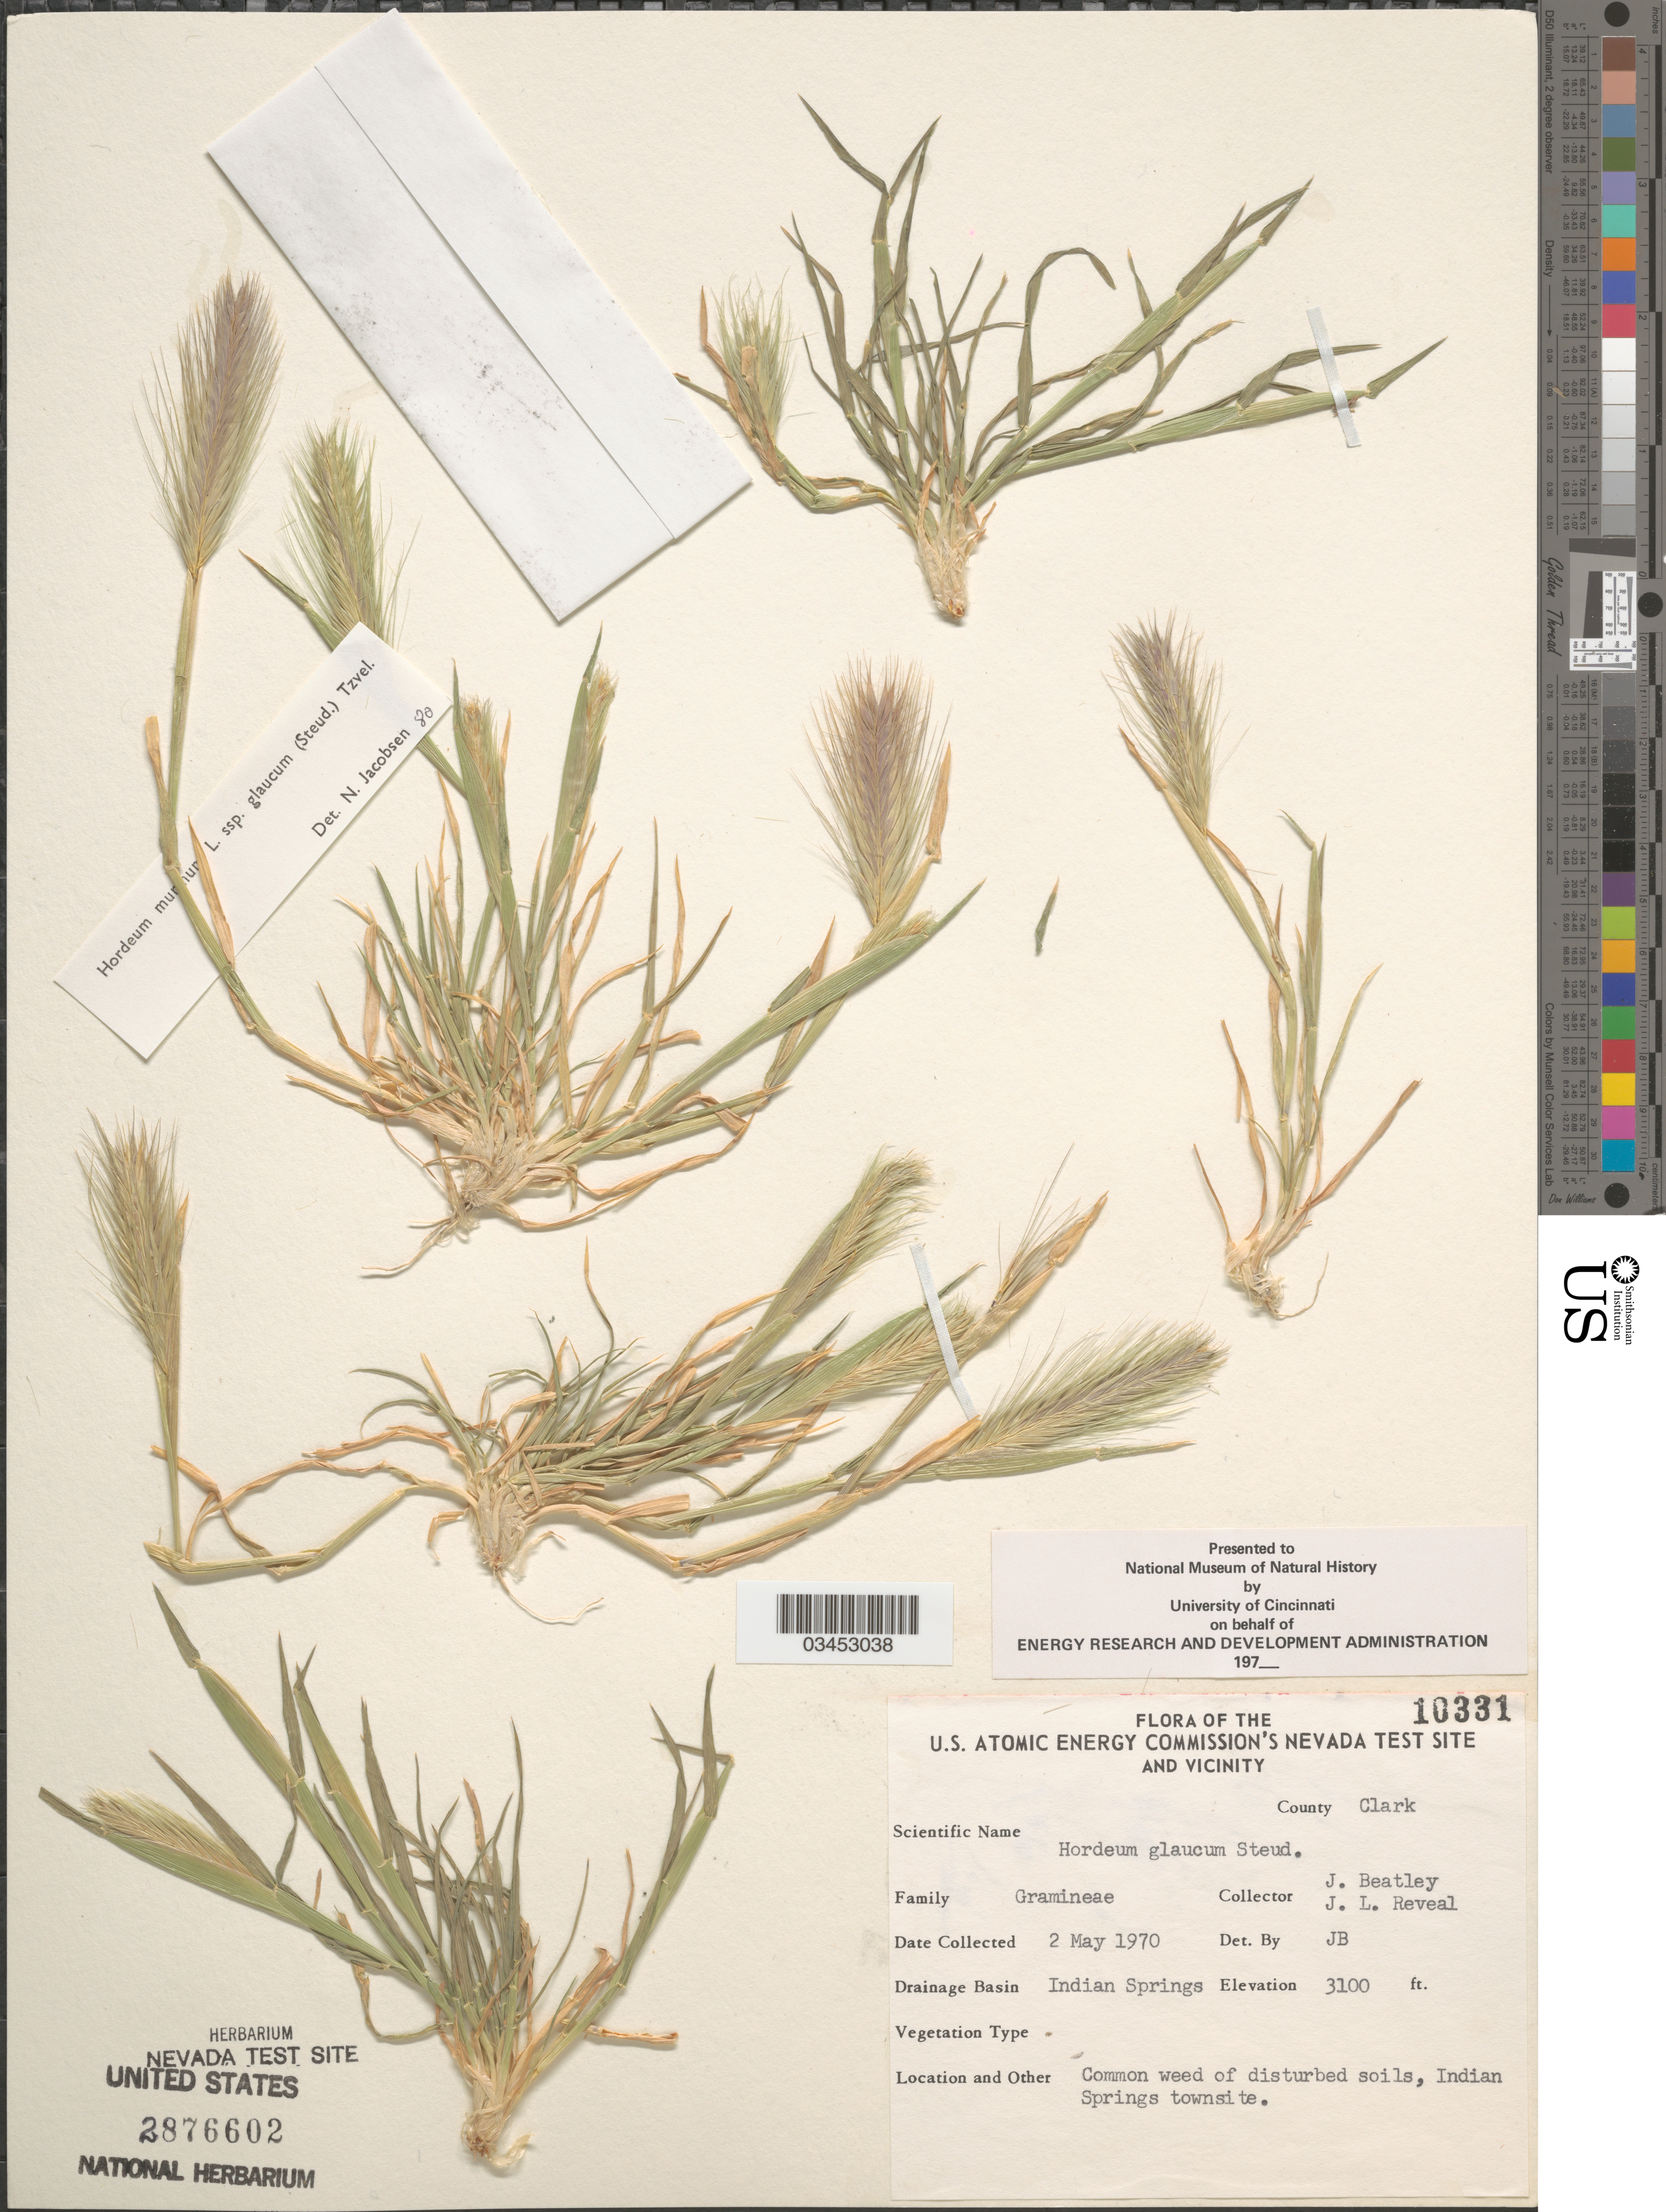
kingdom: Plantae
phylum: Tracheophyta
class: Liliopsida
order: Poales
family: Poaceae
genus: Hordeum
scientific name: Hordeum murinum subsp. glaucum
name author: (Steud.) Tzvelev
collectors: J. C. Beatley & J. L. Reveal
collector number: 10331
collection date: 1970-05-02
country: United States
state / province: Nevada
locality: U.S. Atomic Energy Commission's Nevada Test Site And Vicinity. County Clark. Drainage Basin Indian Springs. Common weed of disturbed soils, Indian Springs townsite.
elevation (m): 945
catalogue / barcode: US 2876602